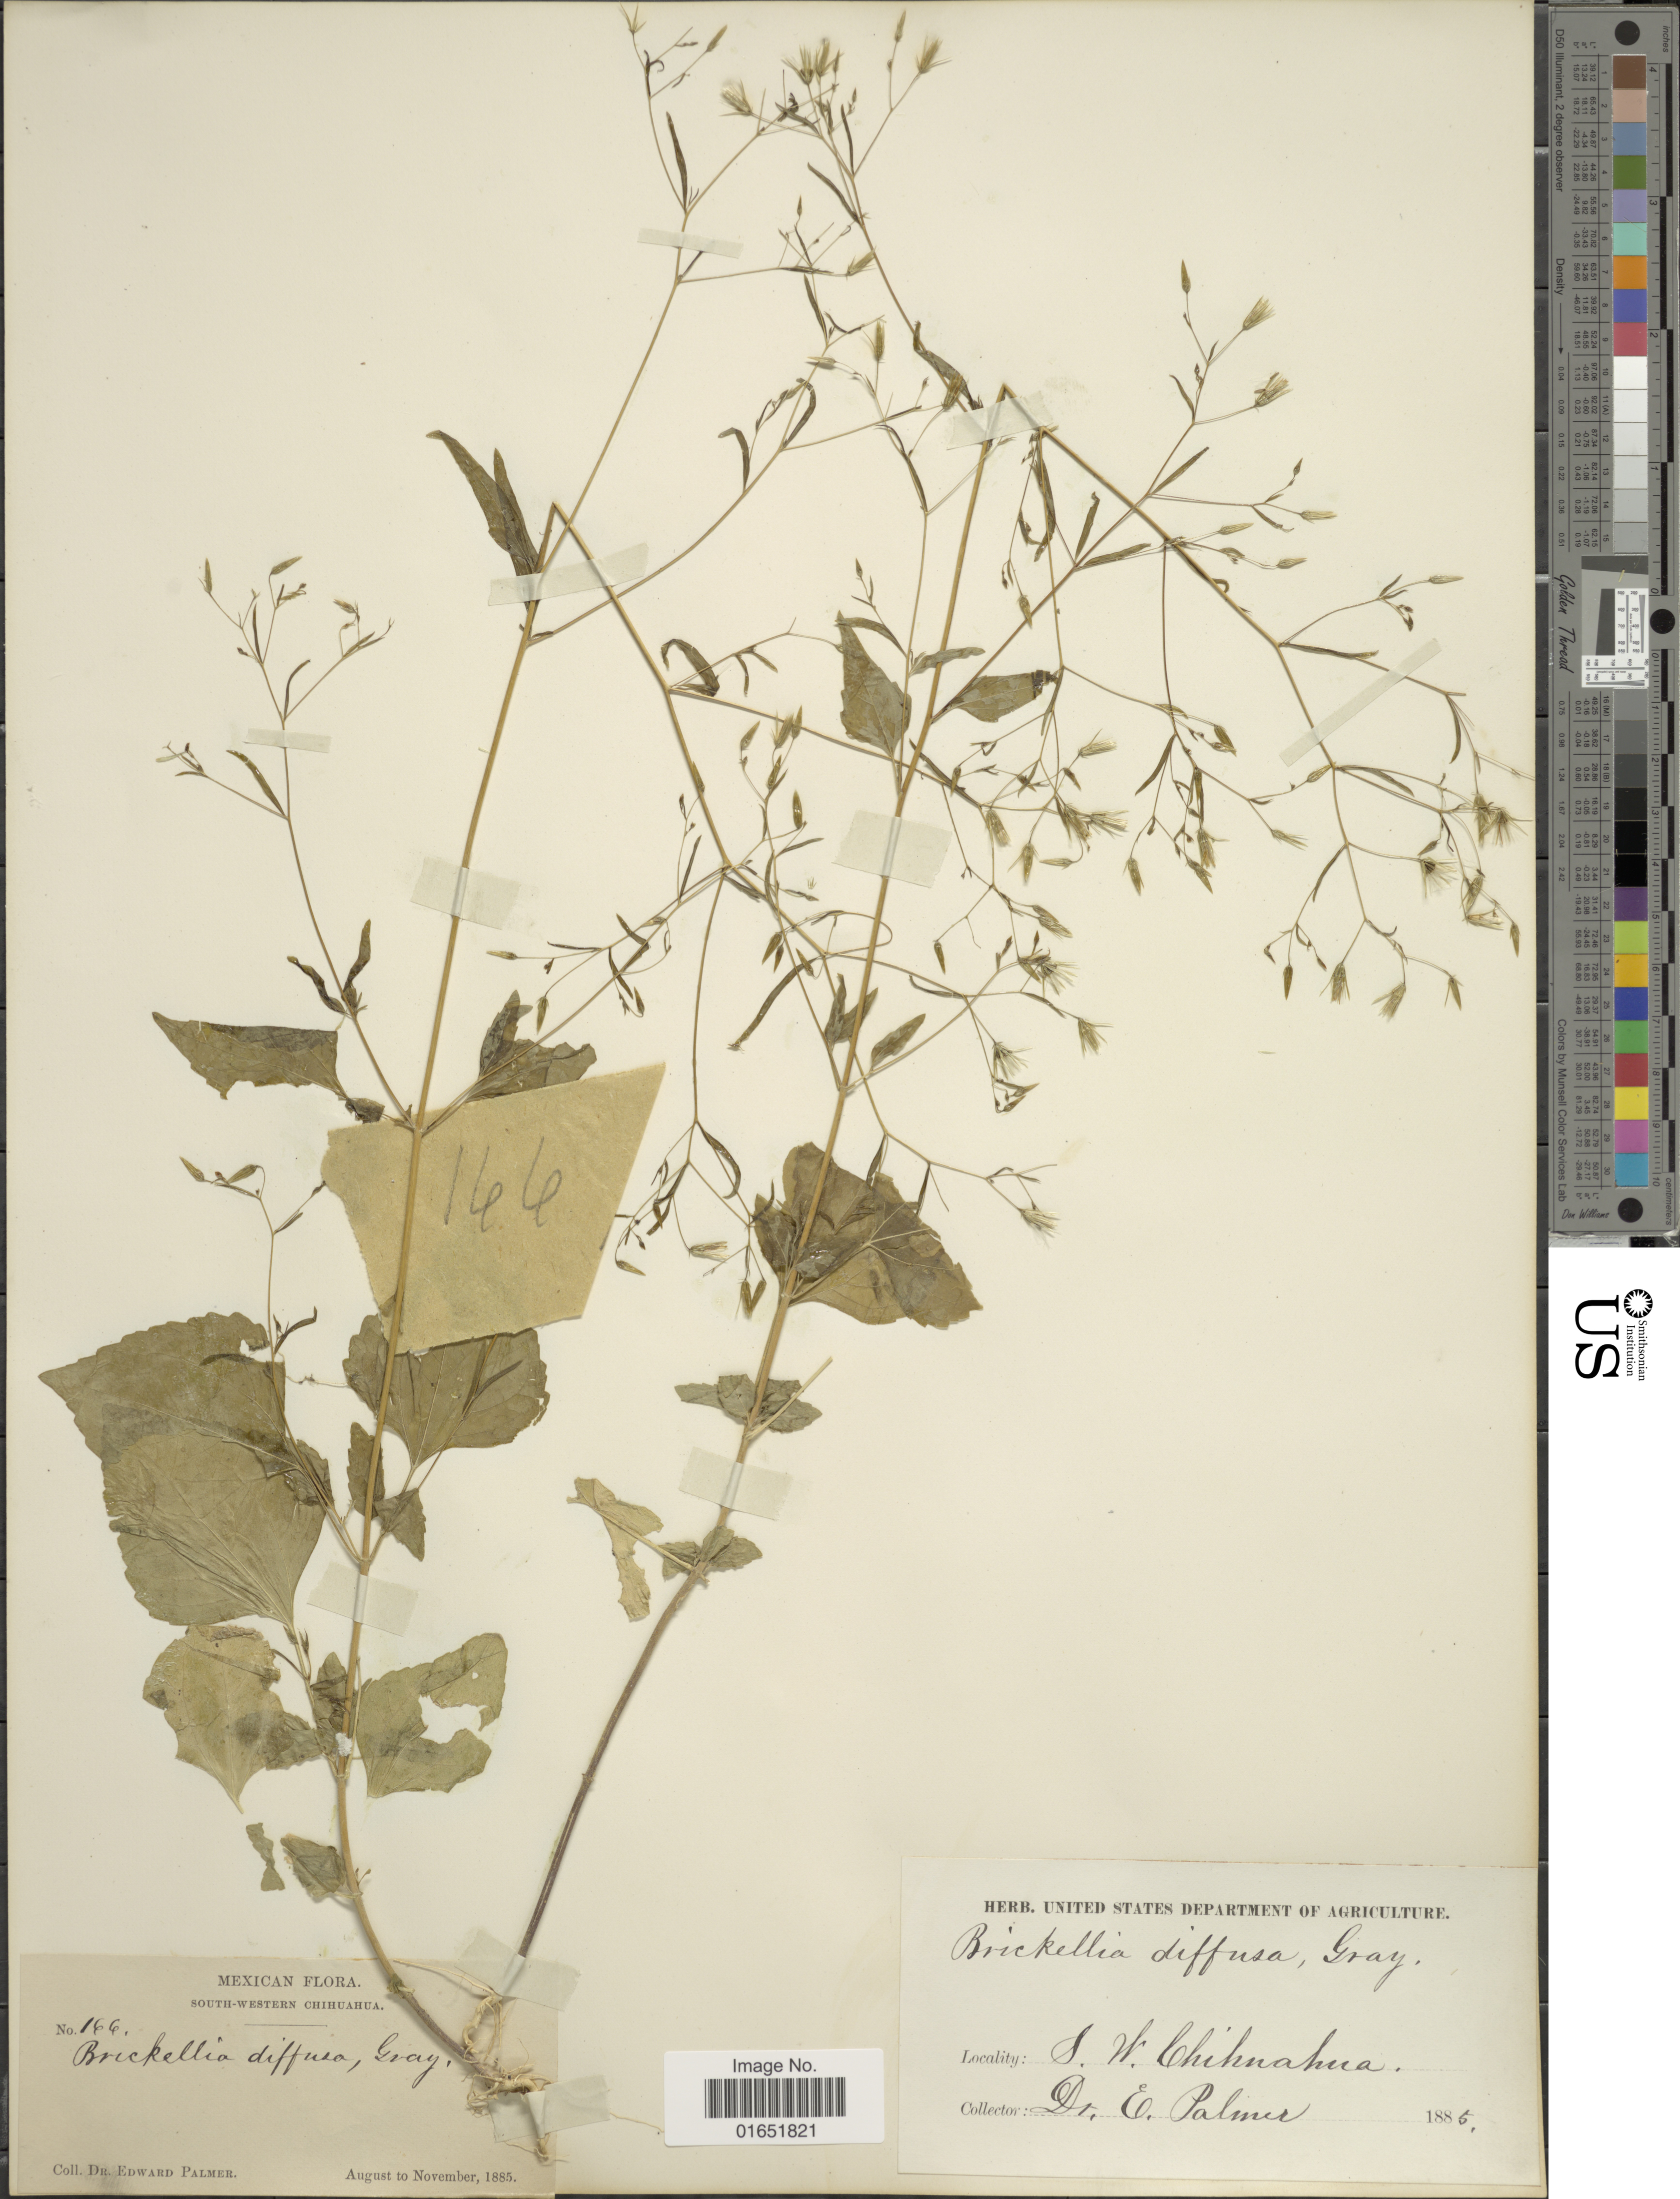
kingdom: Plantae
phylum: Tracheophyta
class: Magnoliopsida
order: Asterales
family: Asteraceae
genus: Brickellia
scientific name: Brickellia diffusa M.E. Jones, nom illeg.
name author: M.E. Jones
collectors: E. Palmer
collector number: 166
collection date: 1885-08/1885-11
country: Mexico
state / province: Chihuahua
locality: South-western Chihuahua